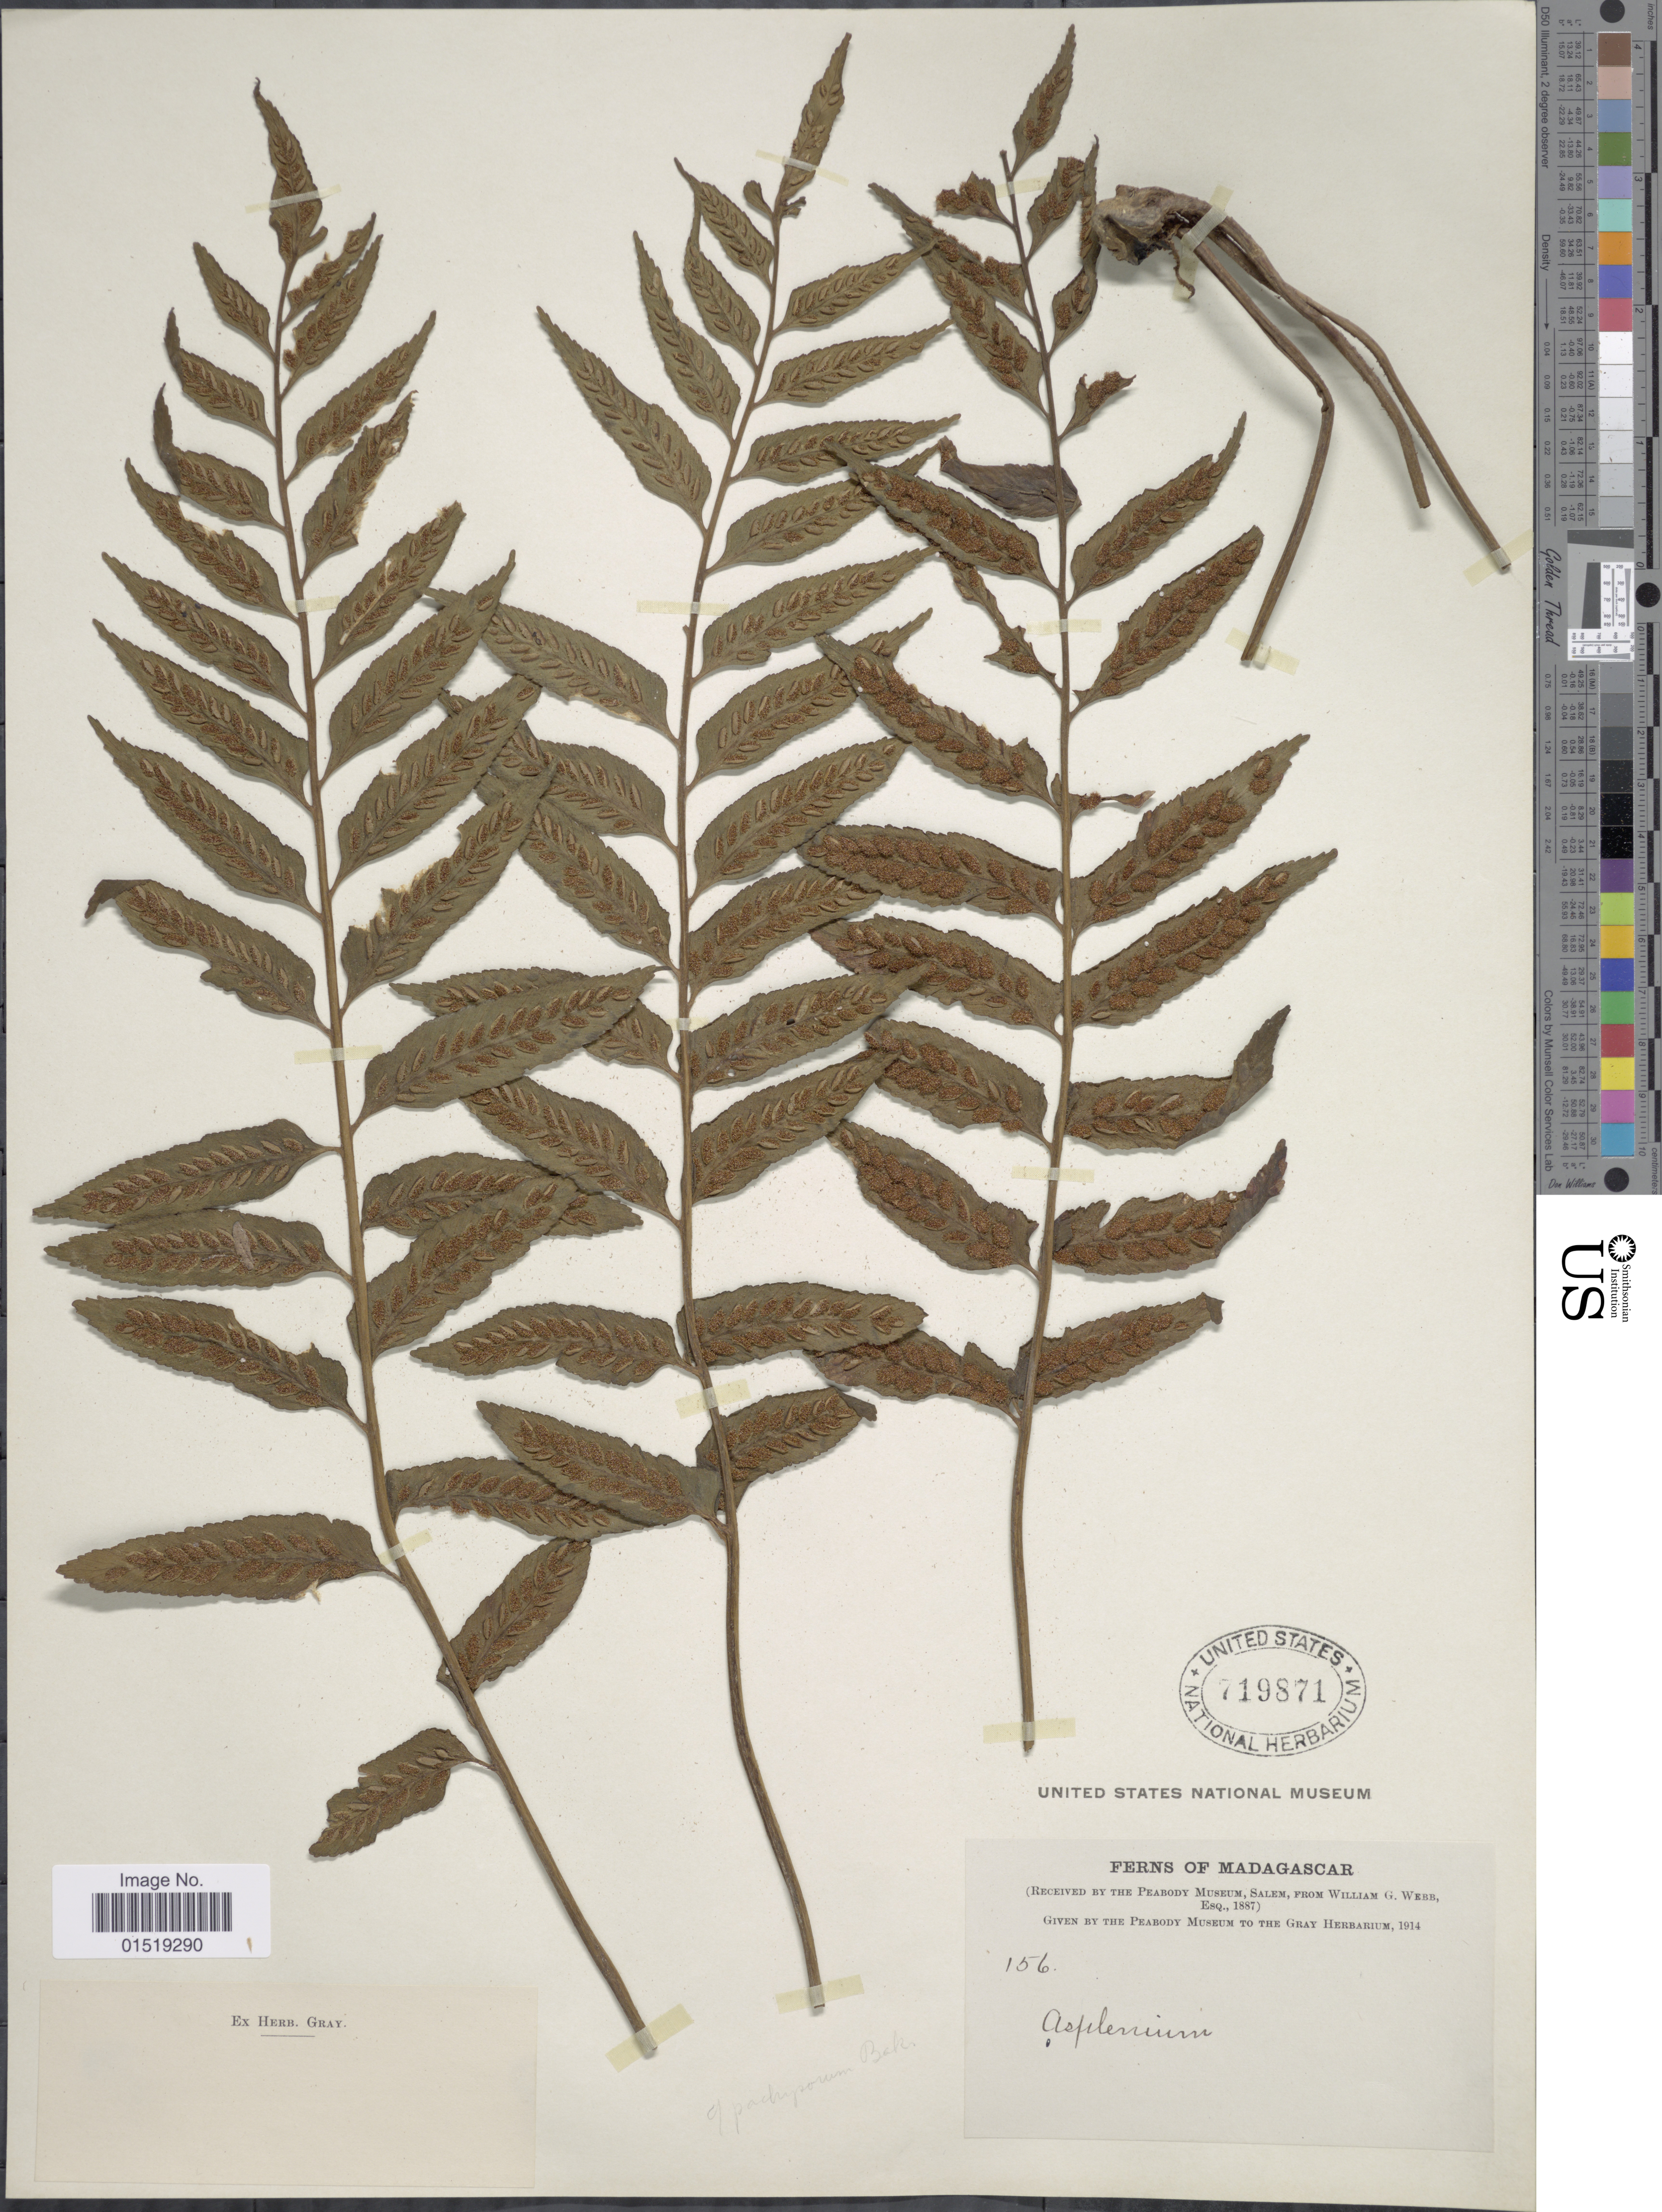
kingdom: Plantae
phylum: Tracheophyta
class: Polypodiopsida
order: Polypodiales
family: Aspleniaceae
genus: Asplenium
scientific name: Asplenium pachysorum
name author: Baker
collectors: W. Webb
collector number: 156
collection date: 1887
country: Madagascar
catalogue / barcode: US 719871